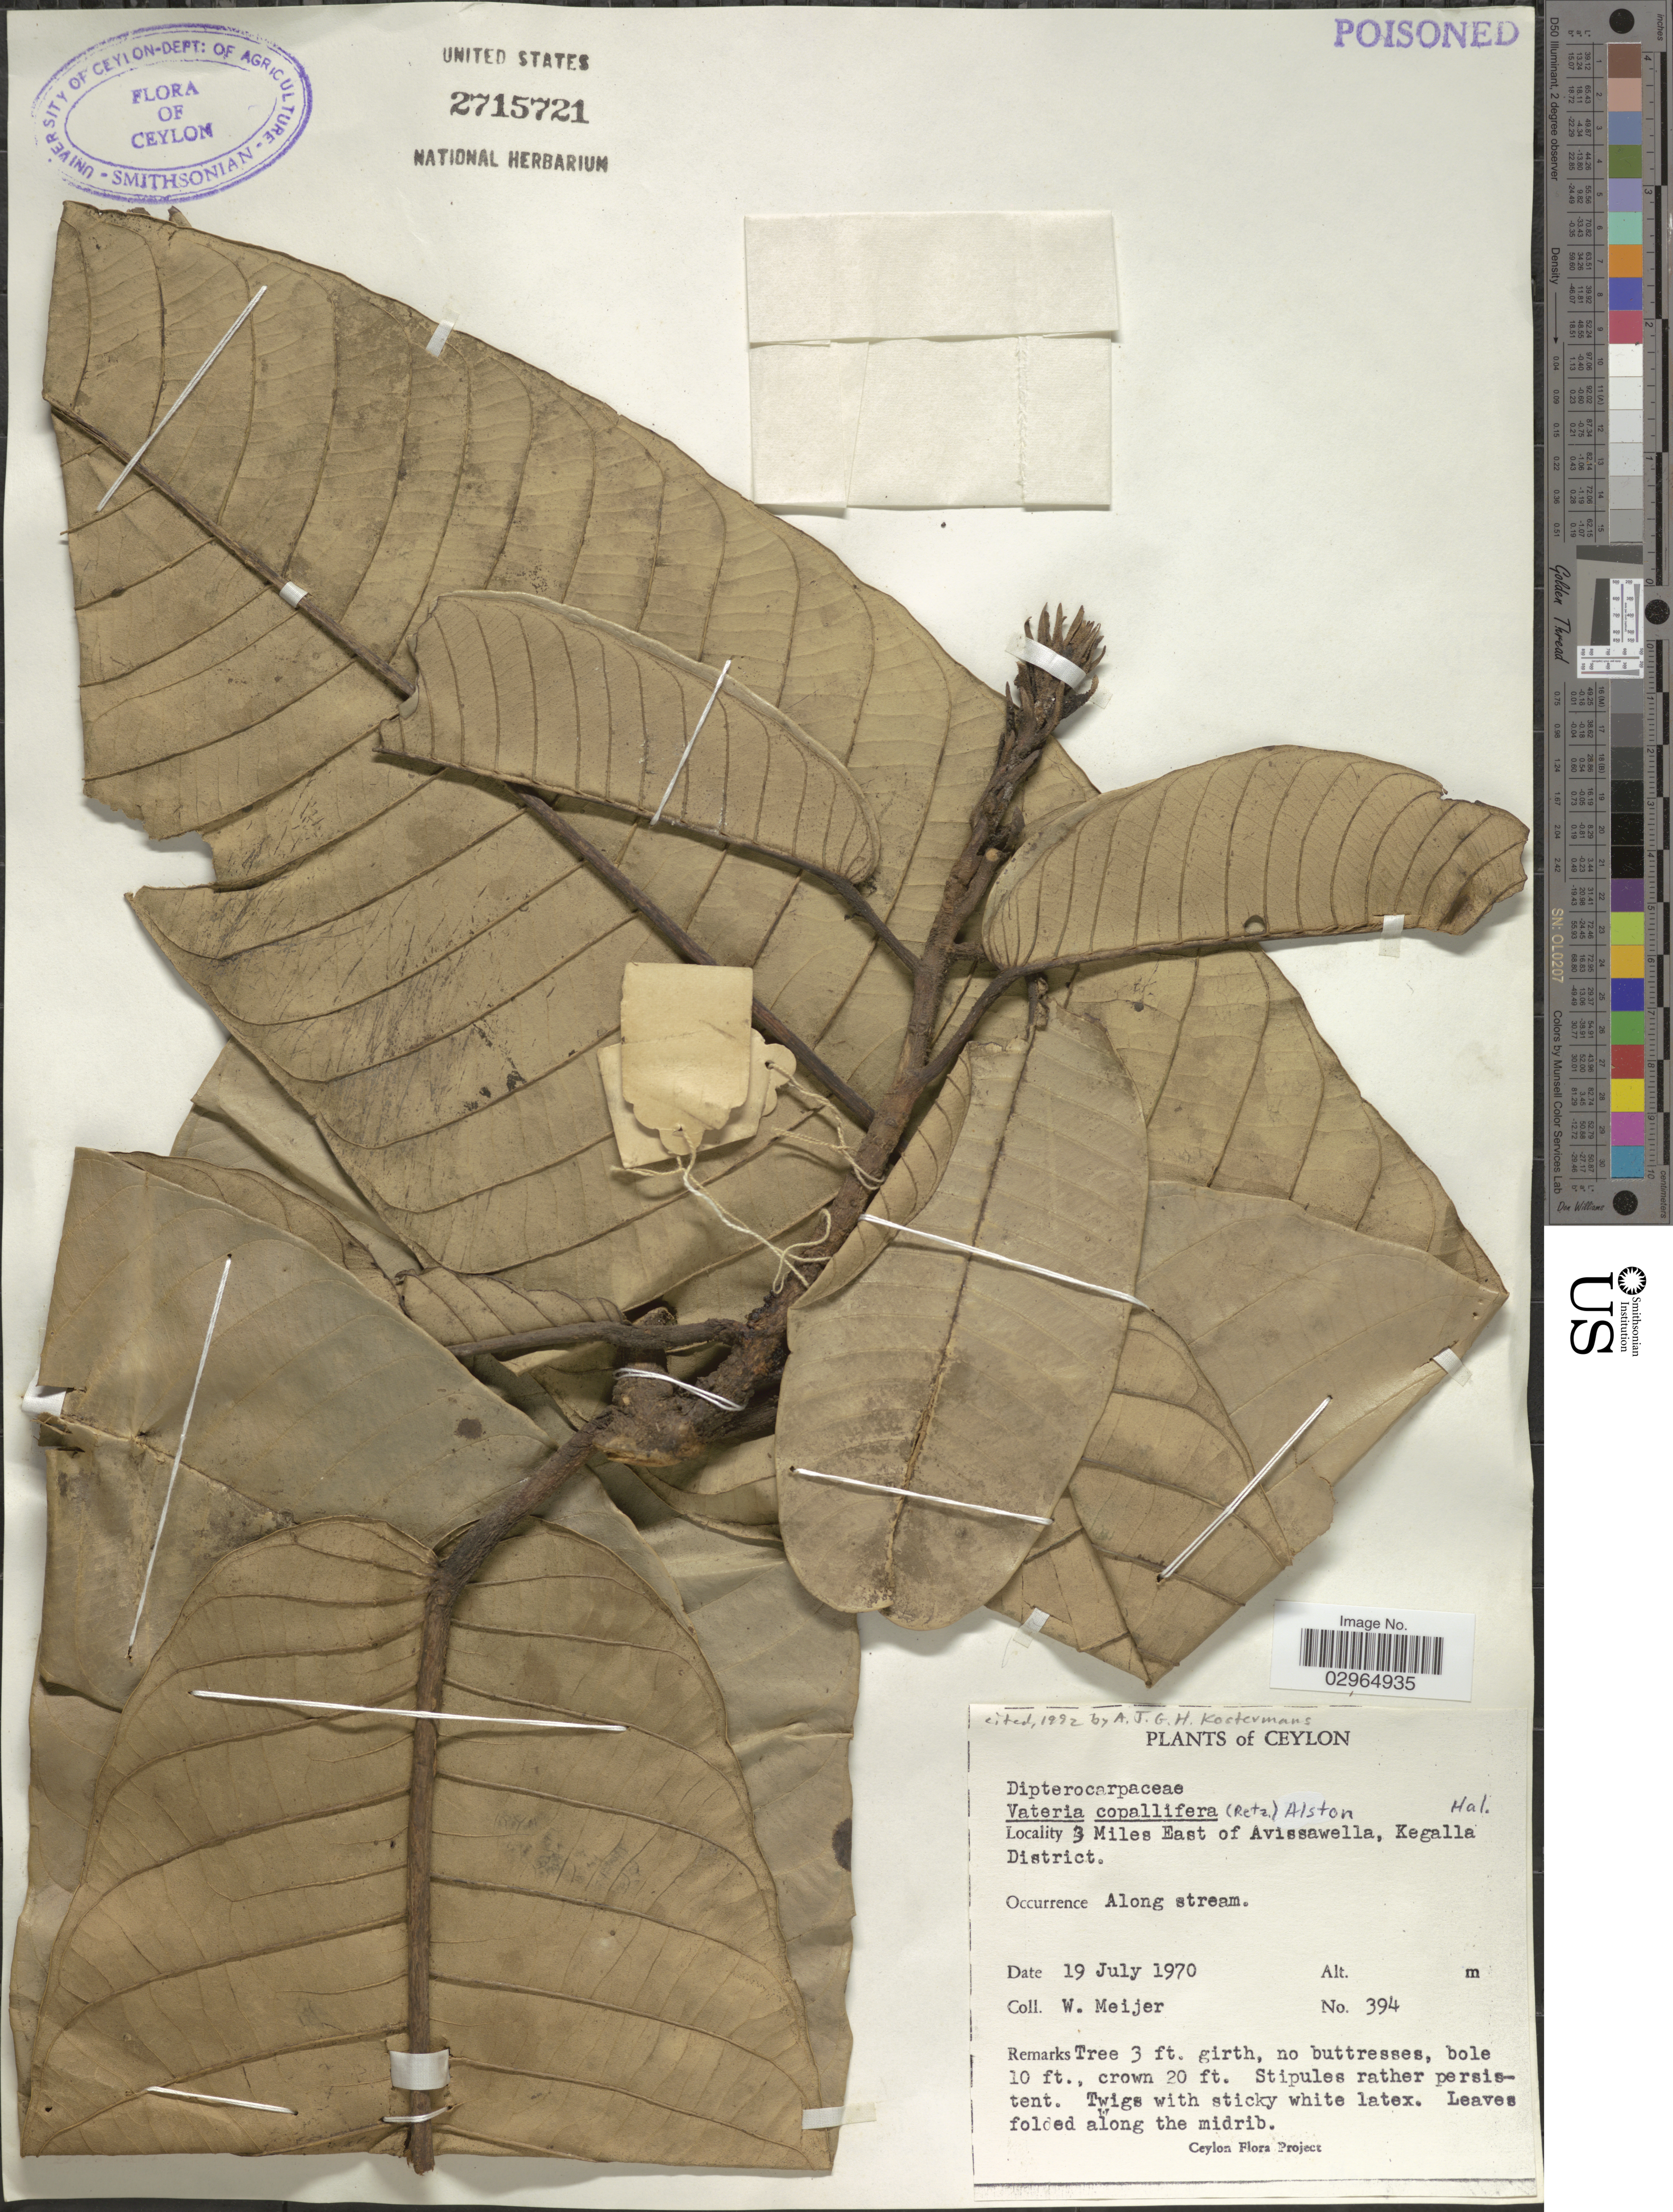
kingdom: Plantae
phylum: Tracheophyta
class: Magnoliopsida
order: Malvales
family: Dipterocarpaceae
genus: Vateria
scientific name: Vateria copallifera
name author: (Retz.) Alston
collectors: W. Meijer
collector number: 394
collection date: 1970-07-19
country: Sri Lanka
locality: Ceylon. 3 Miles East of Avissawella, Kegalla District.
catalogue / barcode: US 2715721